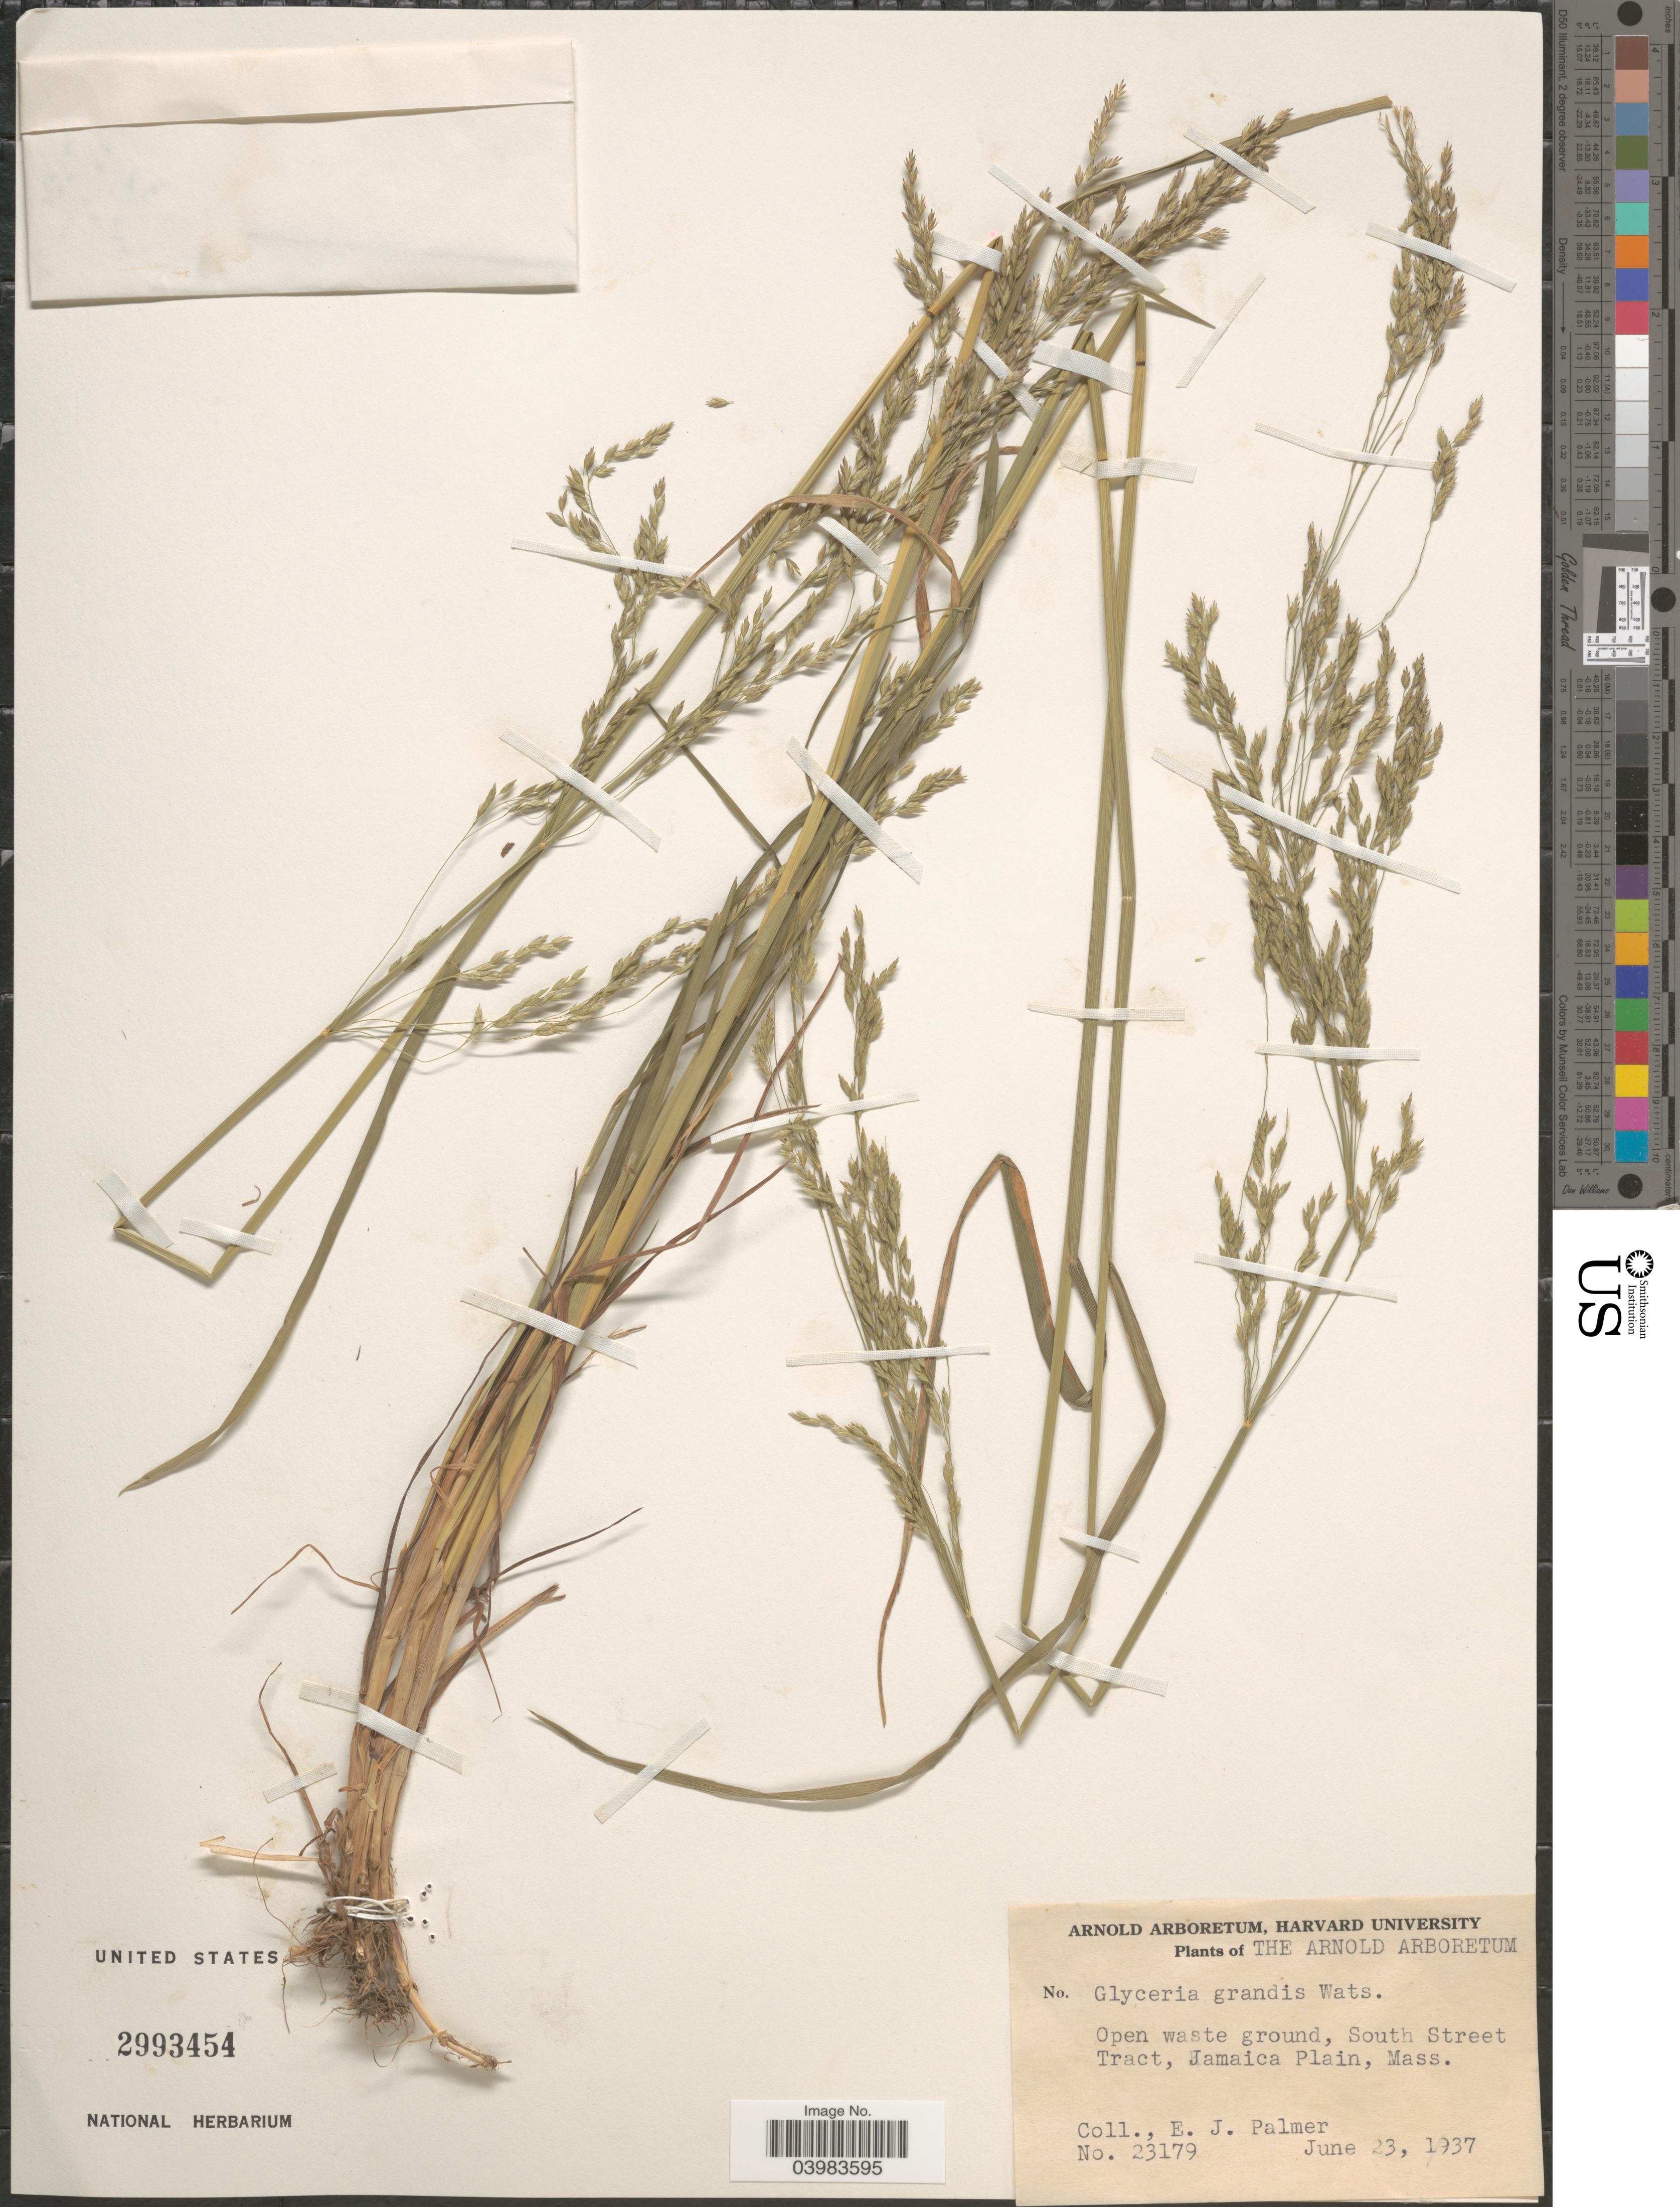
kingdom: Plantae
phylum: Tracheophyta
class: Liliopsida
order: Poales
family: Poaceae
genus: Glyceria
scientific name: Glyceria grandis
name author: S. Watson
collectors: E. J. Palmer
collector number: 23179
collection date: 1937-06-23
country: United States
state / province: Massachusetts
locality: The Arnold Arboretum [unsure placement] Open waste ground, South Street Tract, Jamaica Plain.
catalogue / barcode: US 2993454